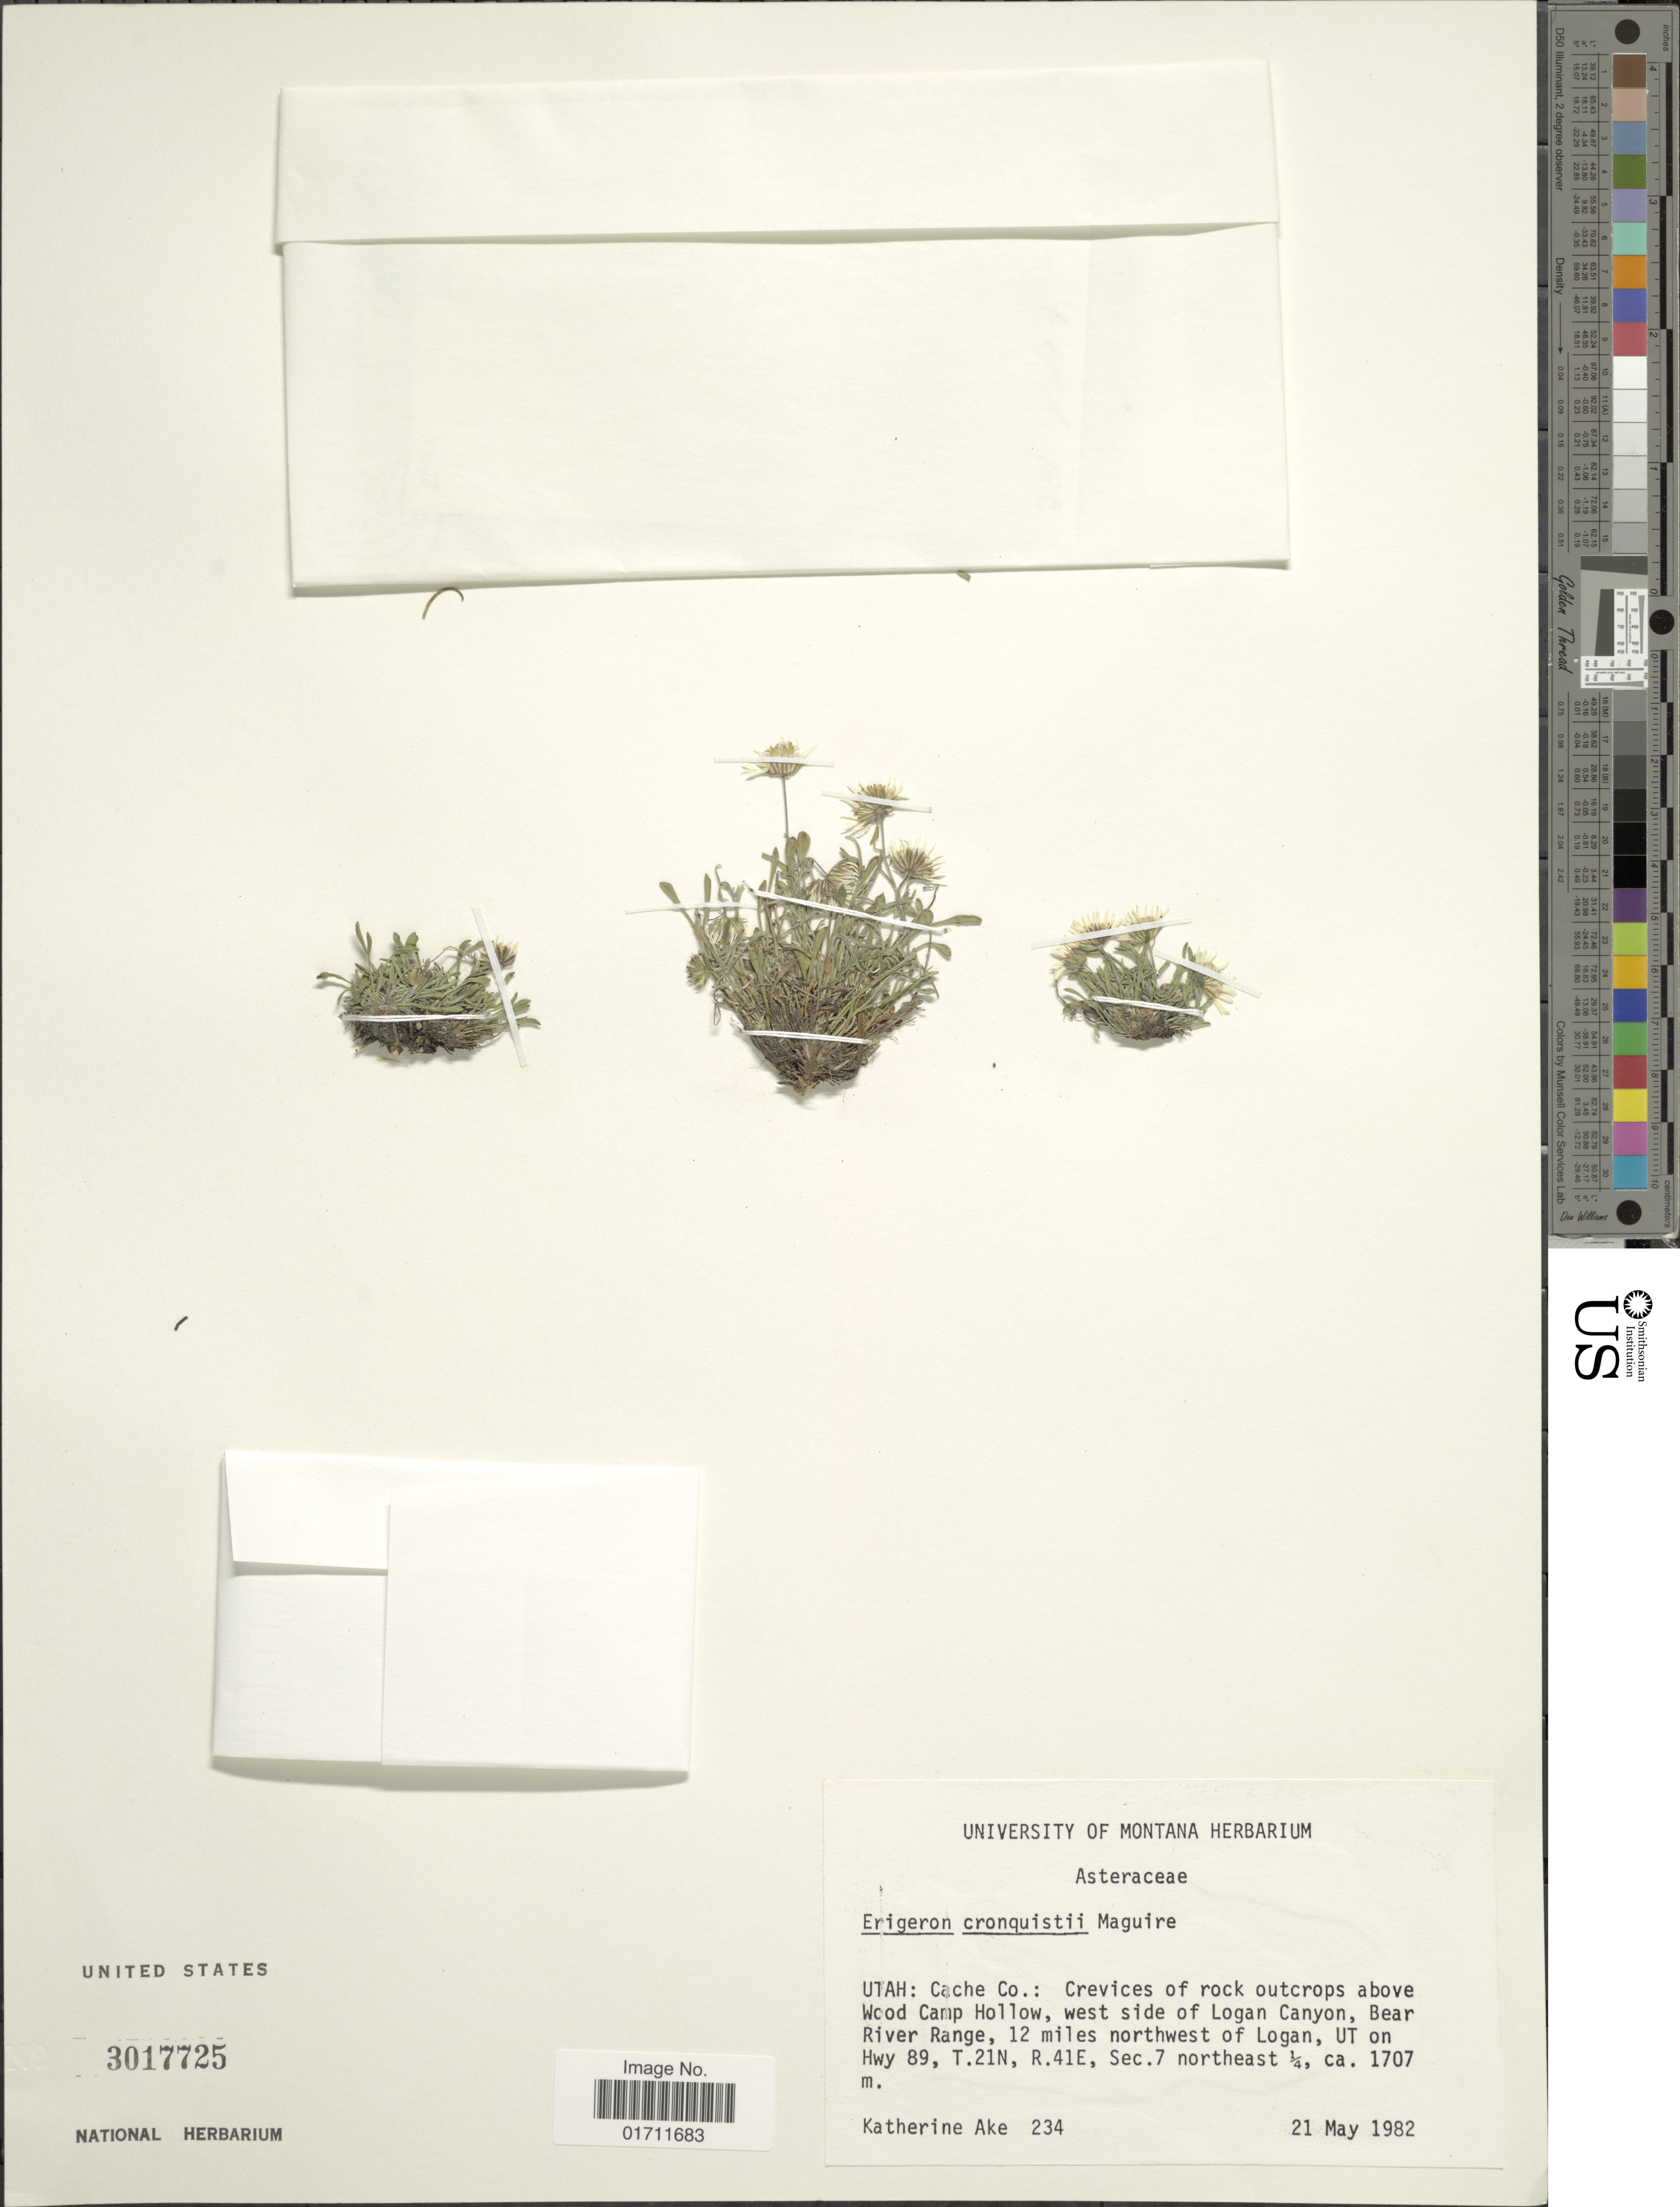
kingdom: Plantae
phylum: Tracheophyta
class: Magnoliopsida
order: Asterales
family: Asteraceae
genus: Erigeron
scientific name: Erigeron cronquistii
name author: Maguire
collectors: K. Ake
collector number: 234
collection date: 1982-05-21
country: United States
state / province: Utah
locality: Cache Co: Crevices of rock outcrops above Wood Camp Hollow, west side of Logan Canyon, Bear River Range, 12 miles northwest of Logan, UT on Hwy 89, T.21N, R.41E, Sec. 7 northeast ¼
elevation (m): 1707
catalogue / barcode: US 3017725